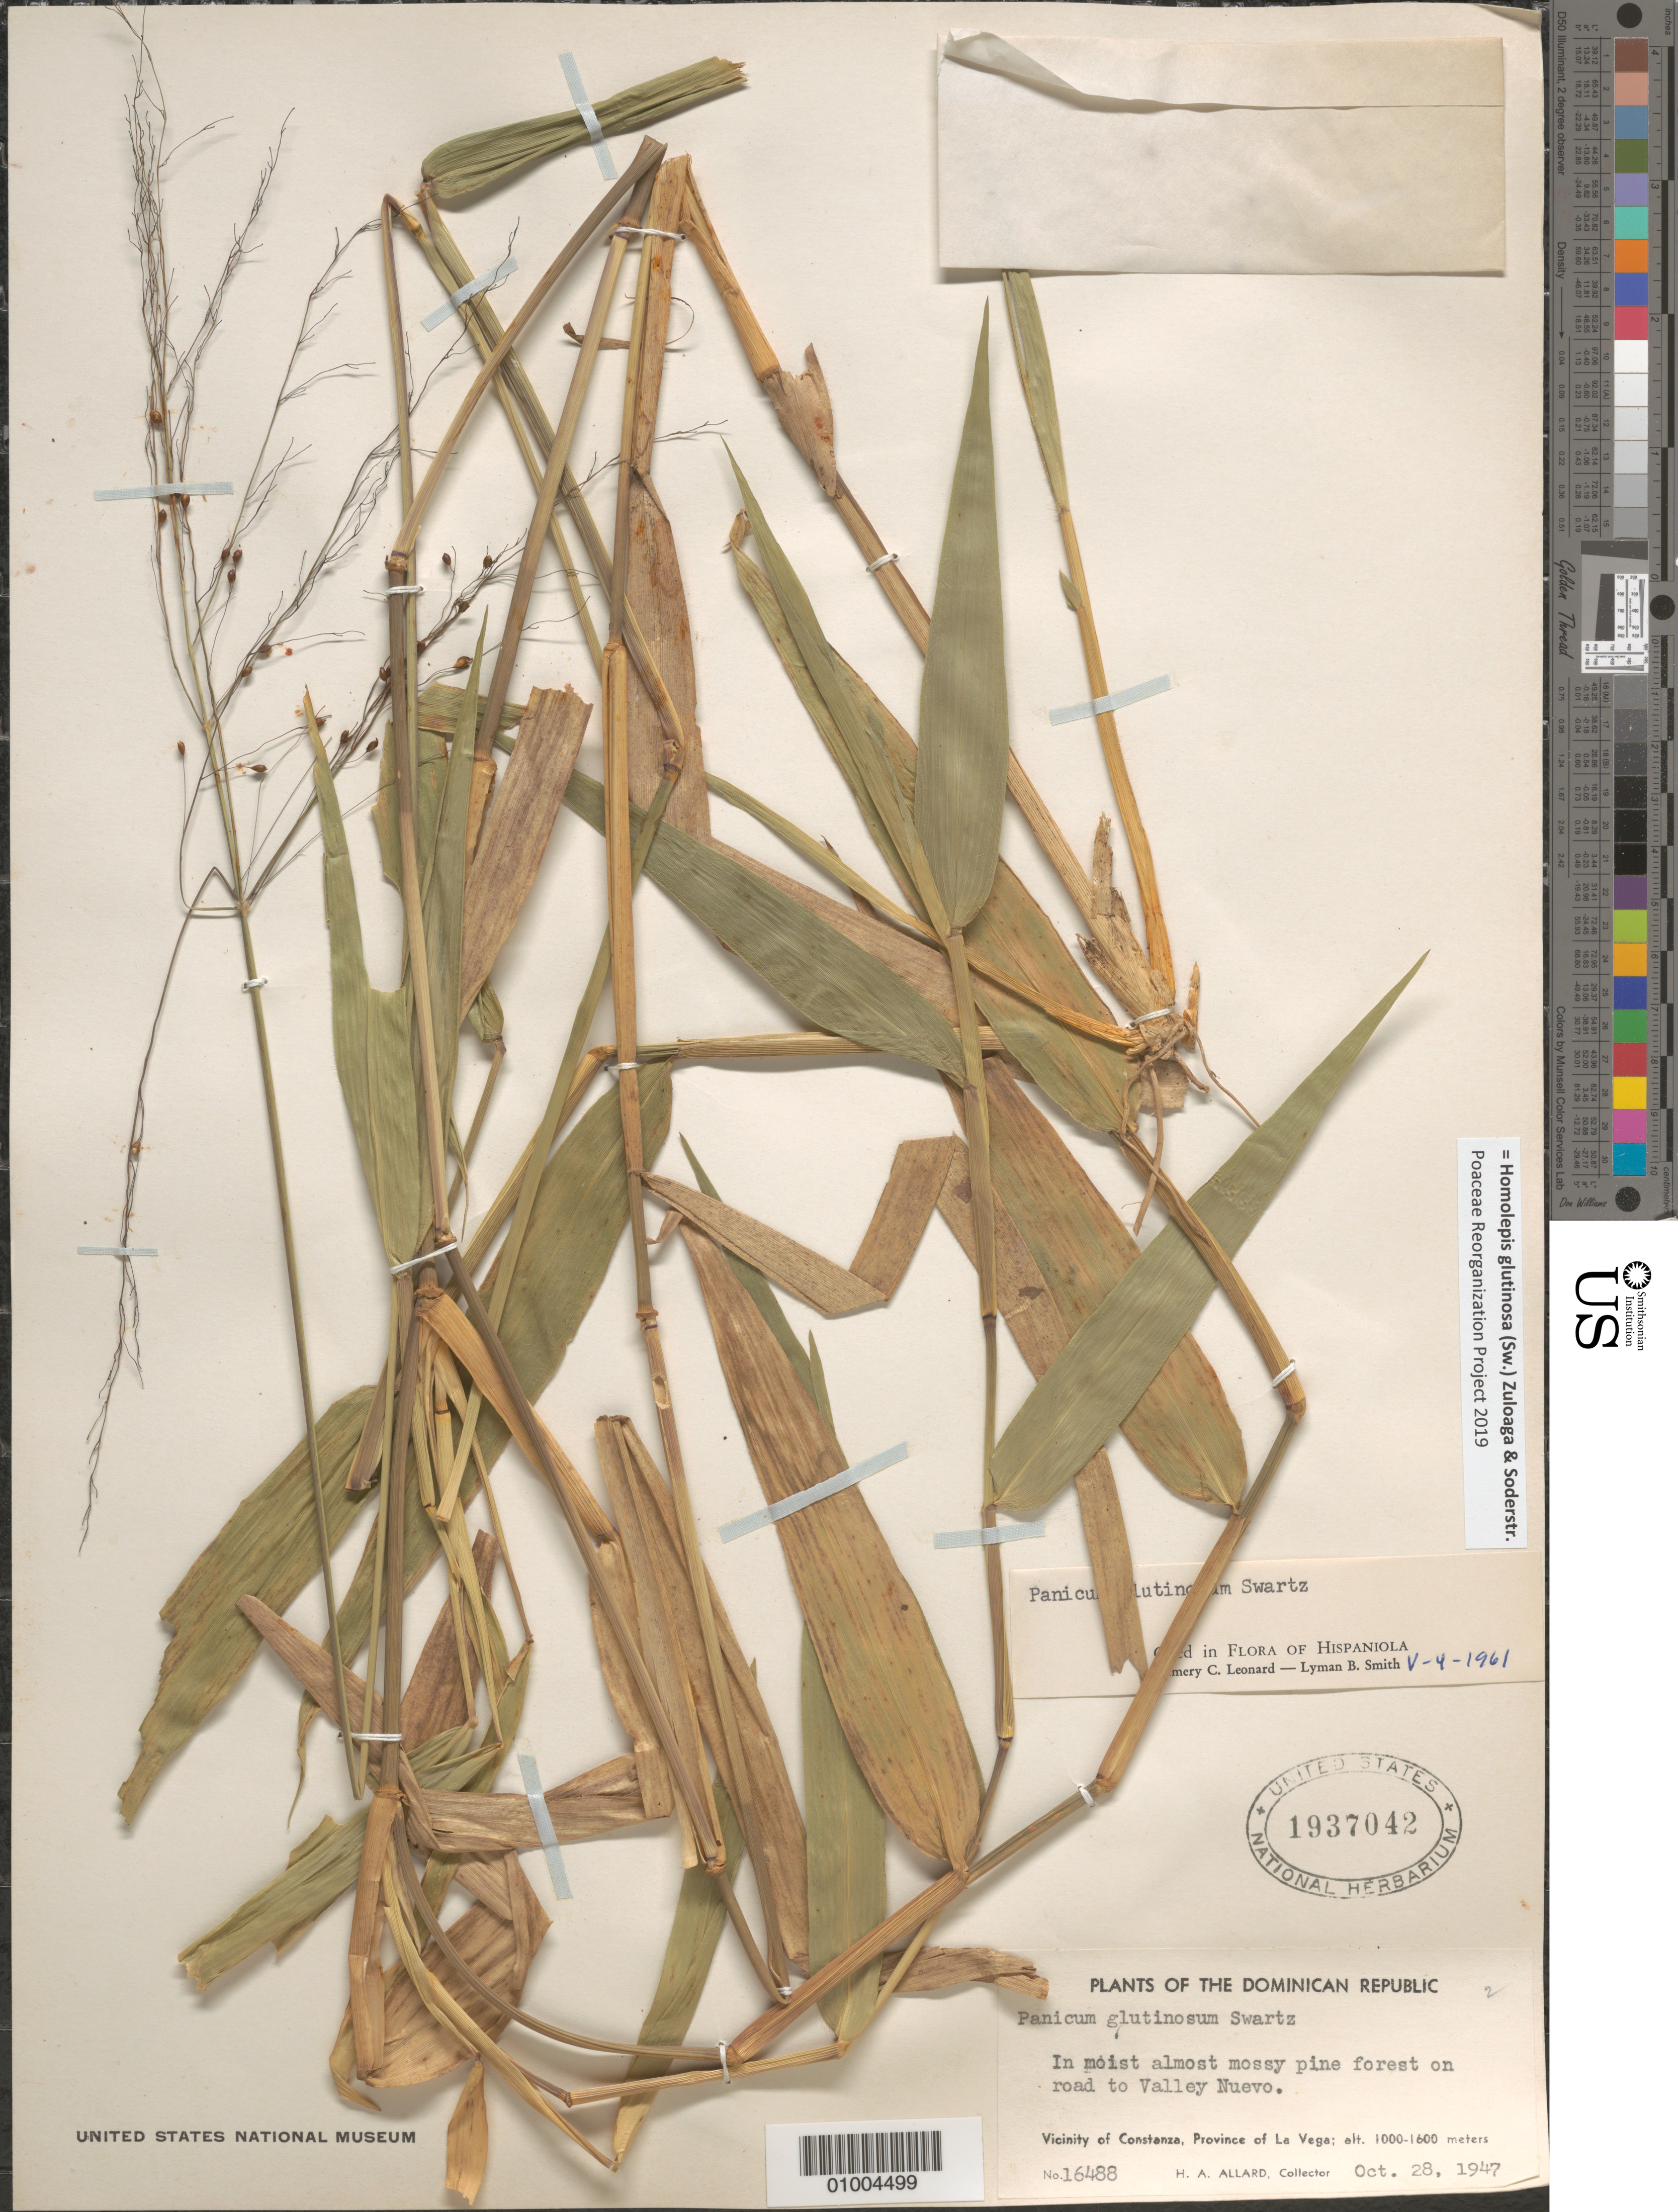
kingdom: Plantae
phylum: Tracheophyta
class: Liliopsida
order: Poales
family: Poaceae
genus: Homolepis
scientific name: Homolepis glutinosa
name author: (Sw.) Zuloaga & Soderstr.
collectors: H. A. Allard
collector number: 16488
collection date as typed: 28 Oct 1947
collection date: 1947-10-28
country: Dominican Republic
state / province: La Vega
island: Hispaniola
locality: Province of La Vega, vicinity of Constanza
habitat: in moist almost mossy pine forest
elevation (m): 1000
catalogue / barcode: US 1937042